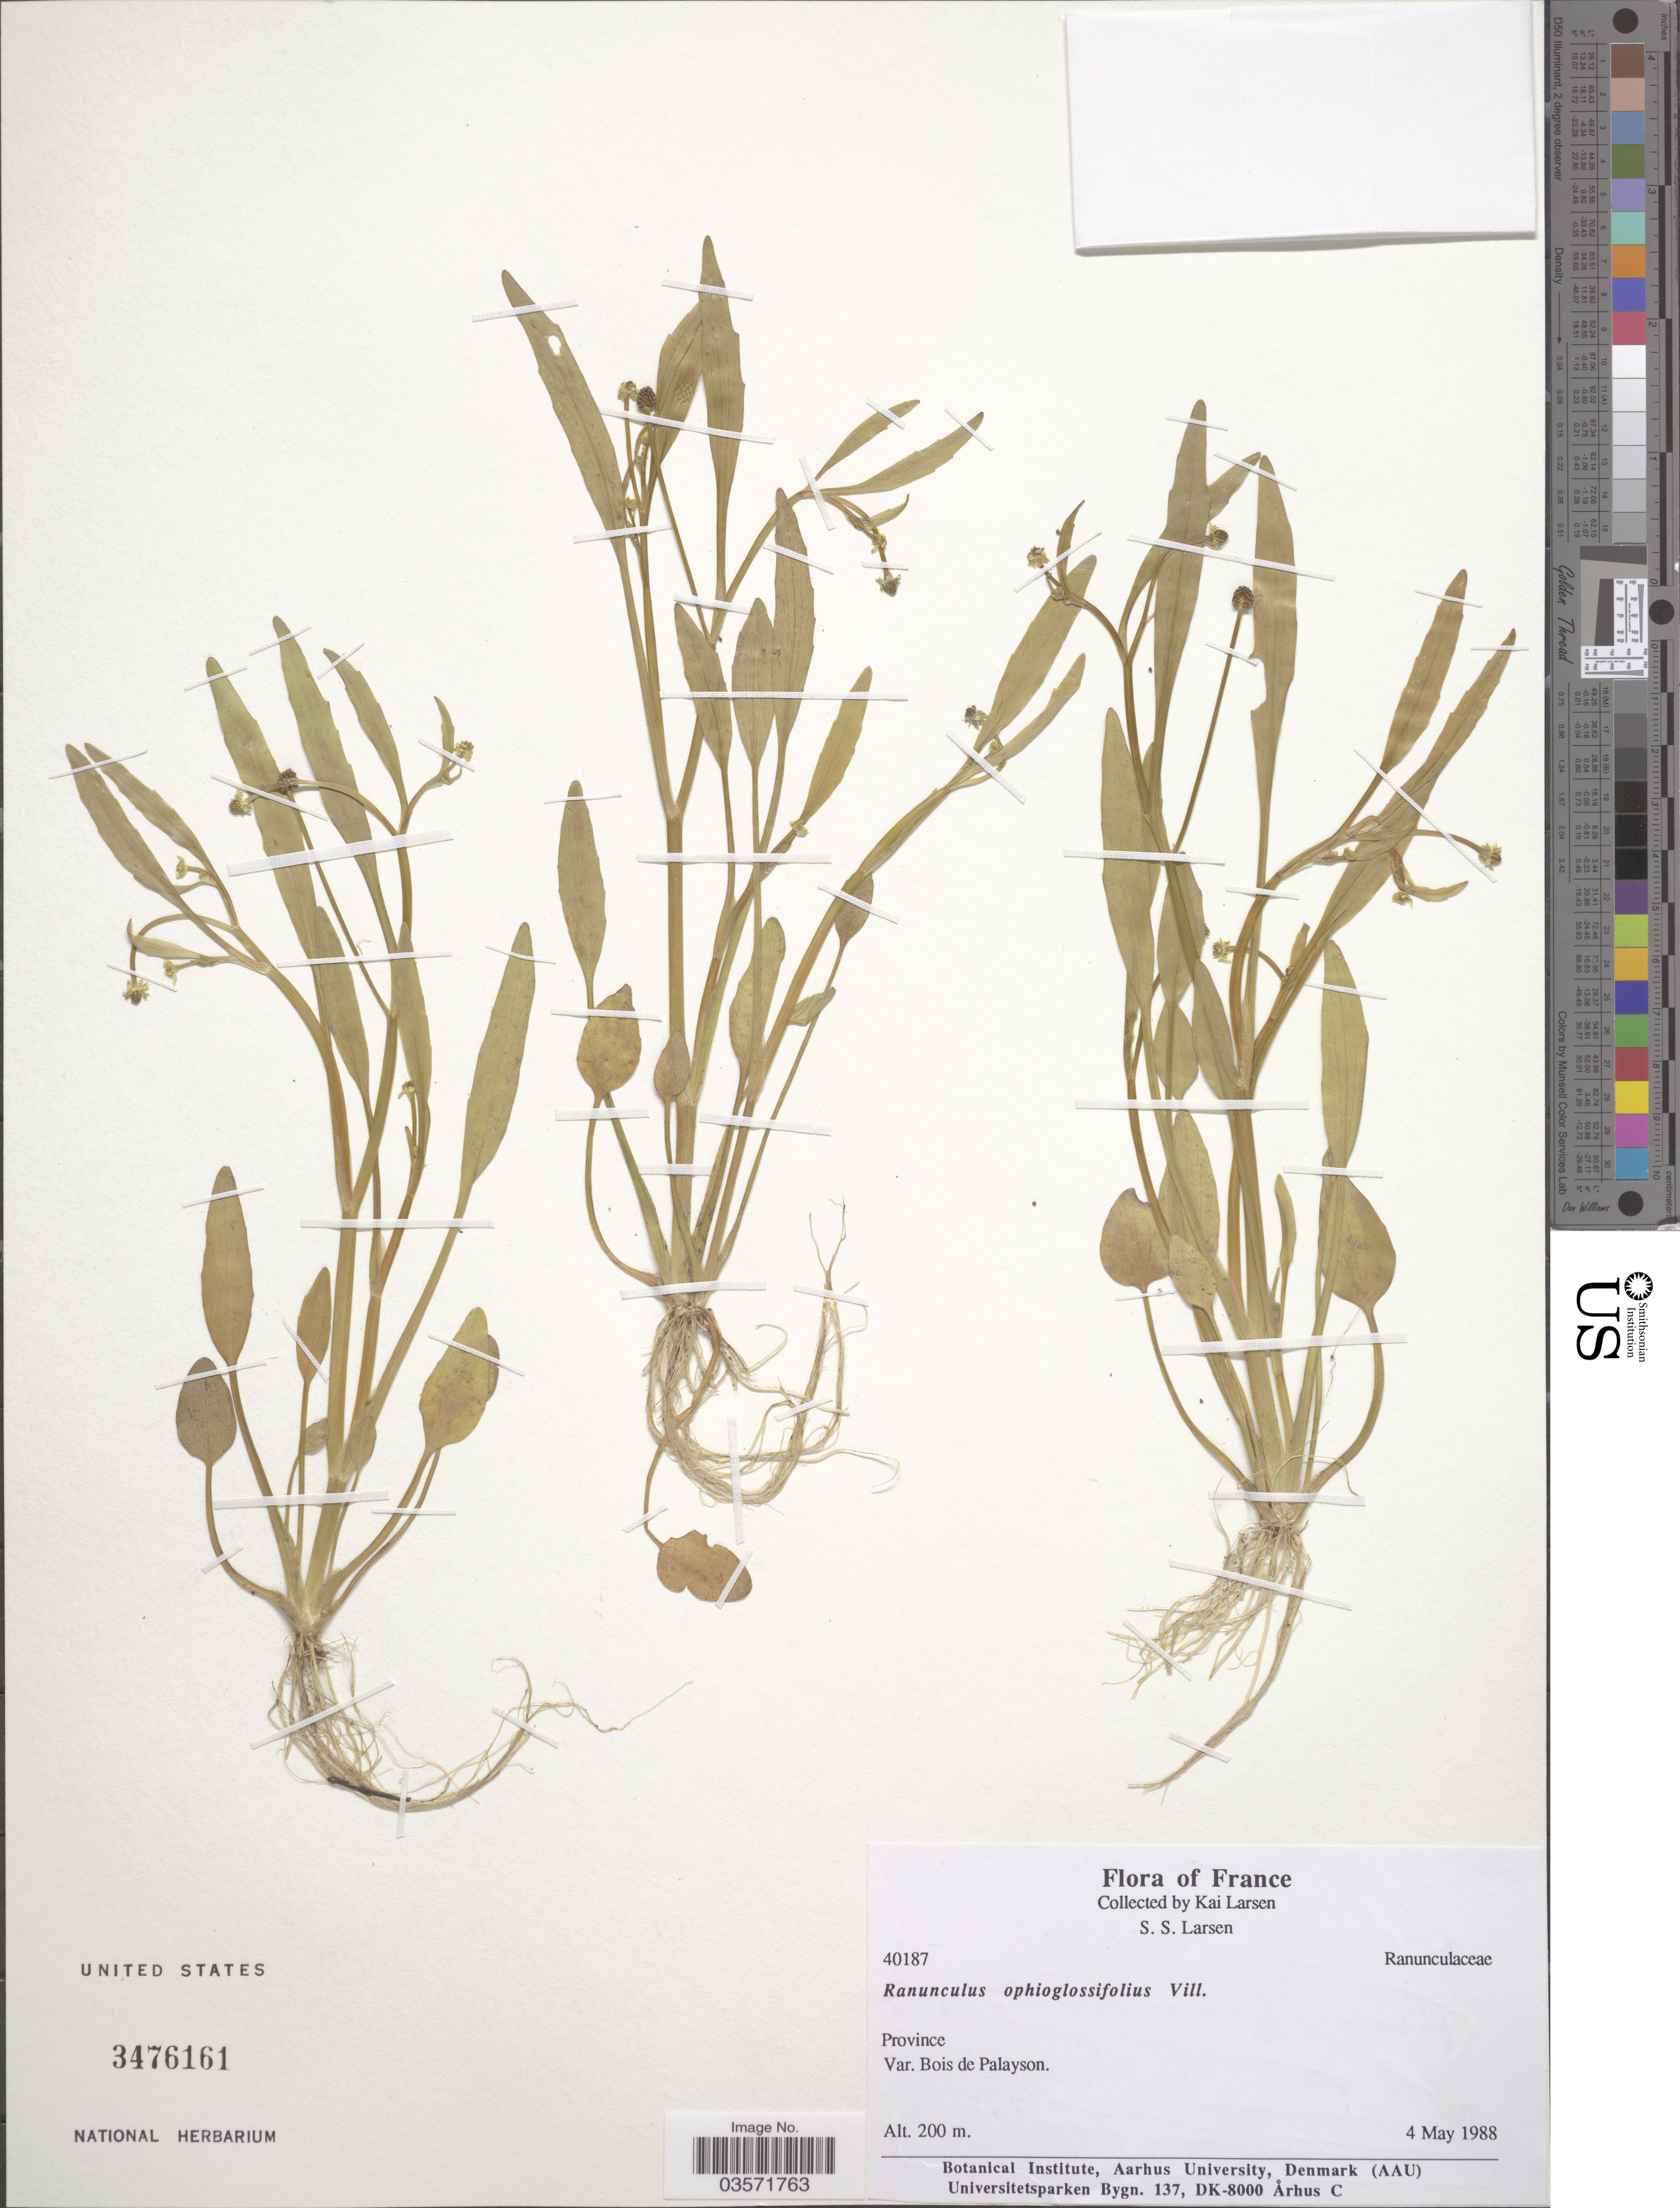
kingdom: Plantae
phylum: Tracheophyta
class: Magnoliopsida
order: Ranunculales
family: Ranunculaceae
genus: Ranunculus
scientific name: Ranunculus ophioglossifolius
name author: Vill.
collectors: K. Larsen & S. Larsen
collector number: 40187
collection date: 1988-05-04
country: France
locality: Province Var. Bois de Palayson.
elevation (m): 200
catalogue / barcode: US 3476161